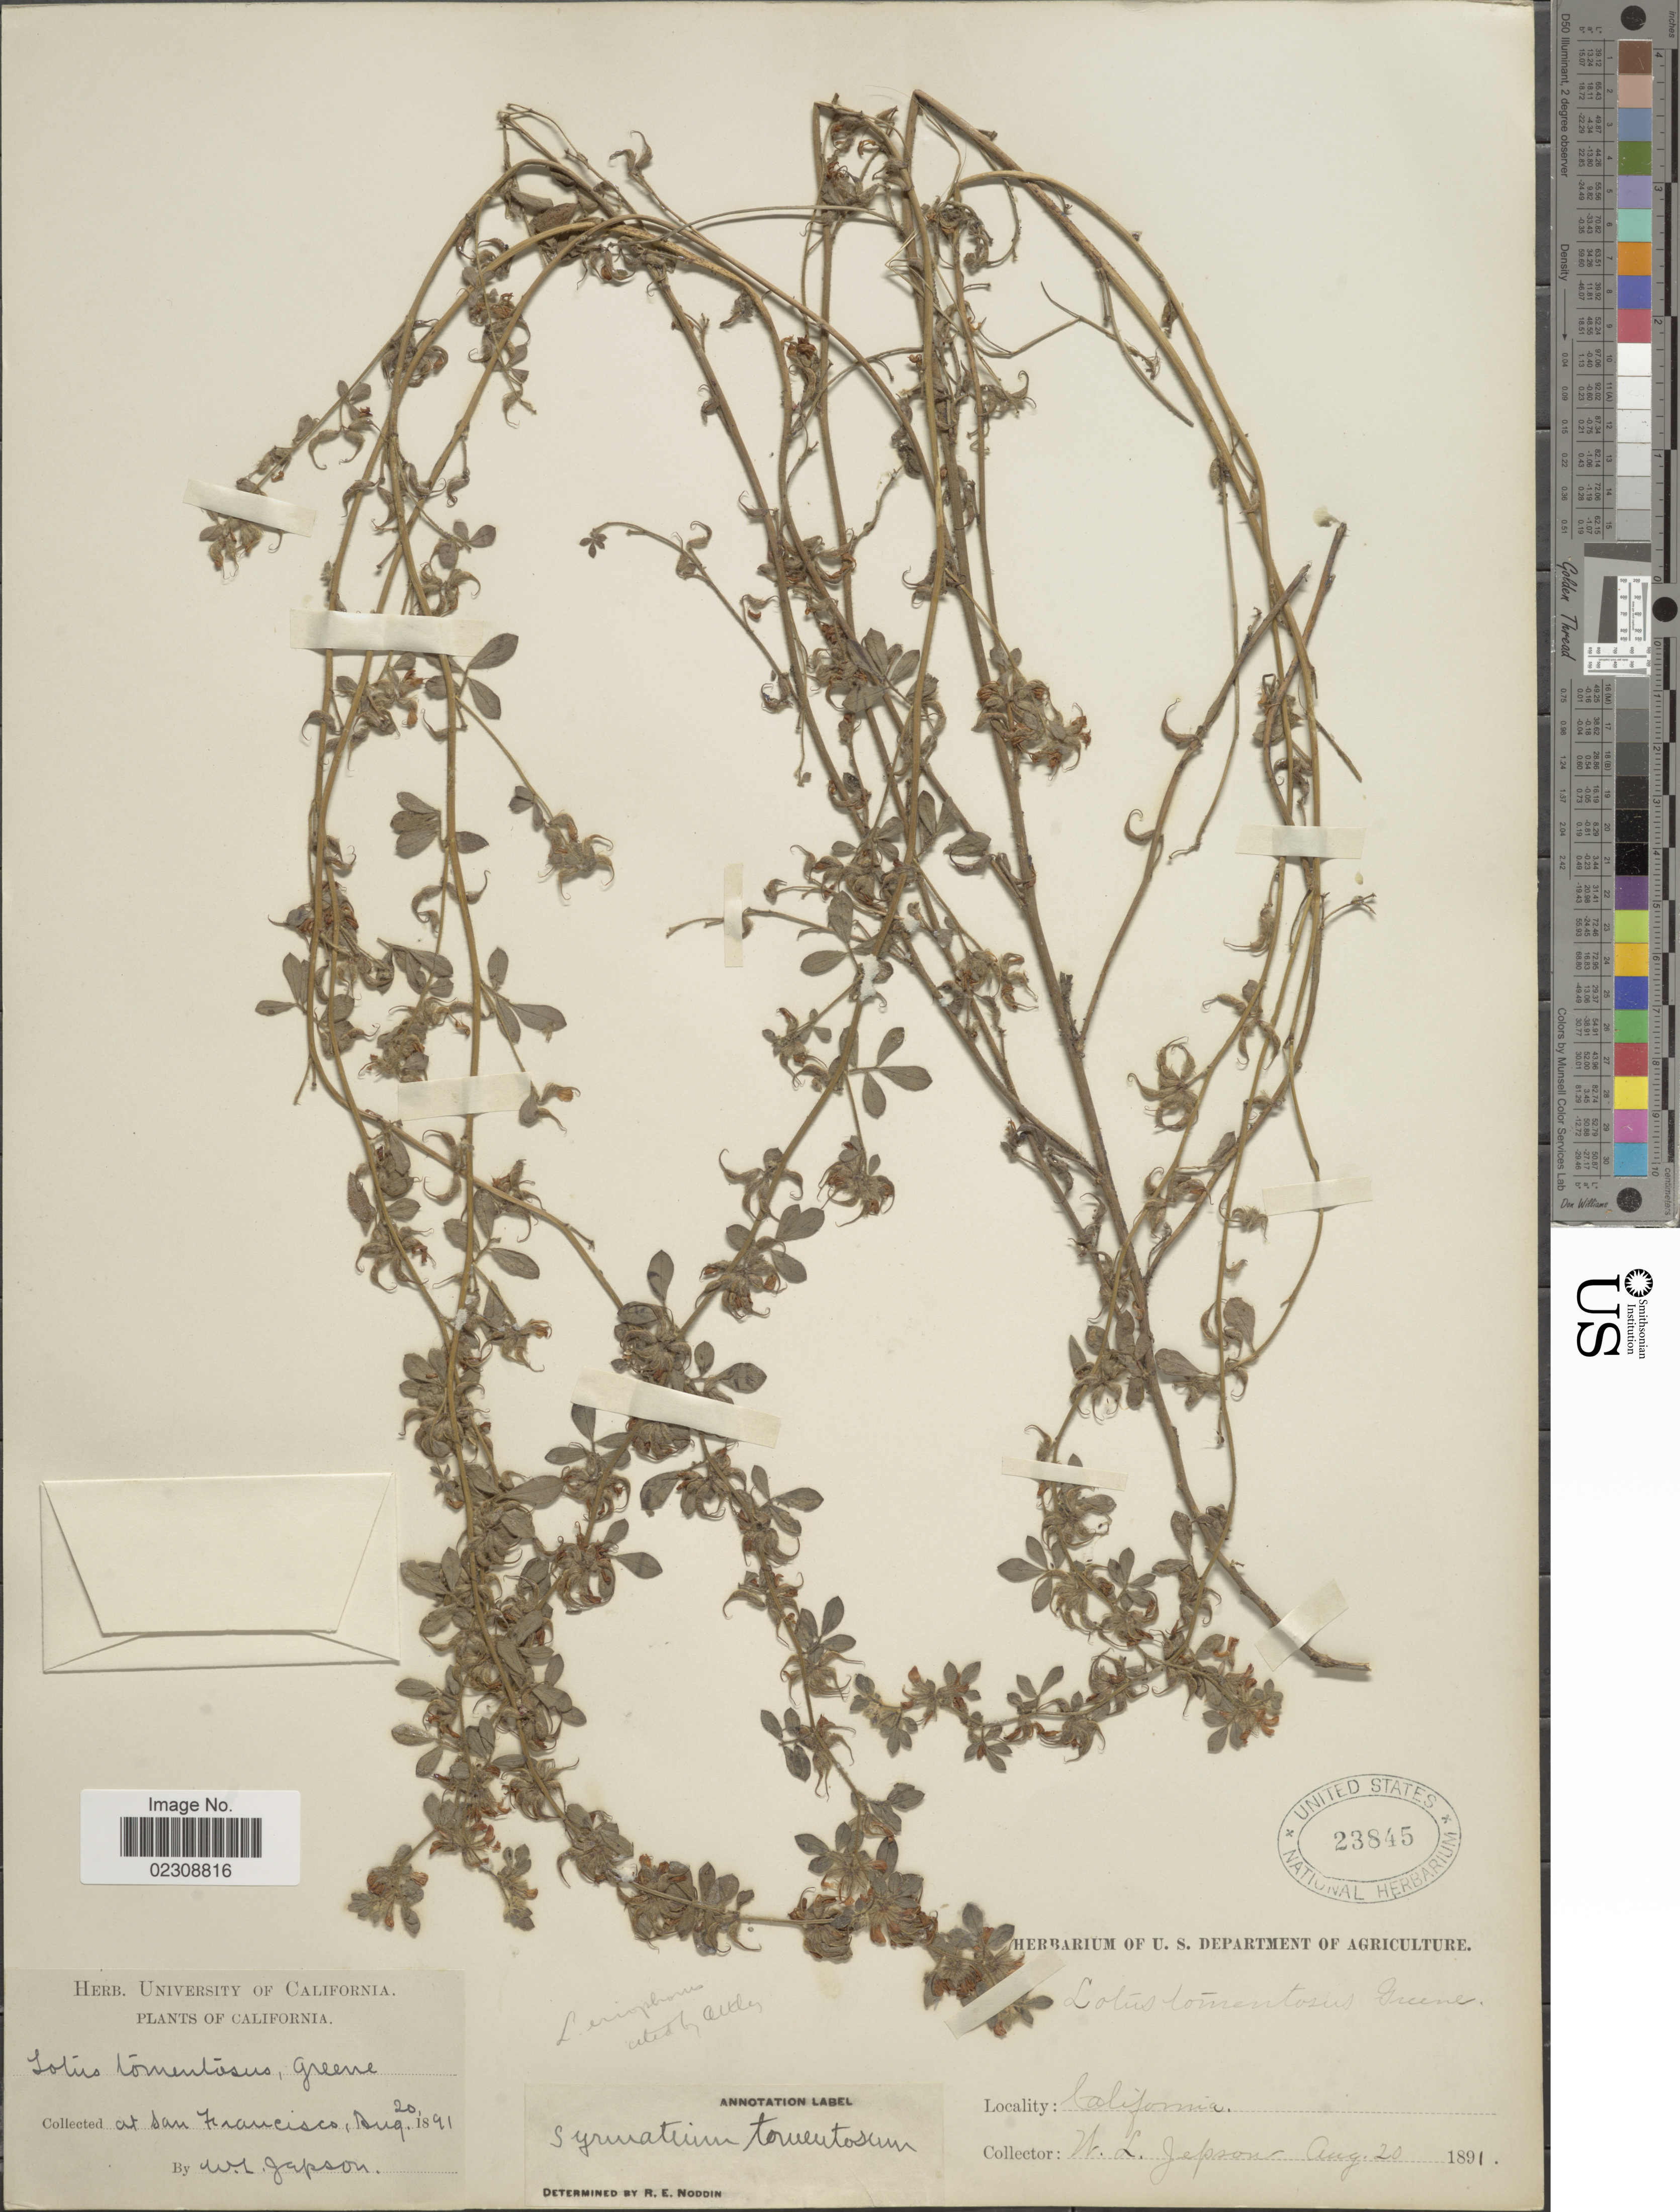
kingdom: Plantae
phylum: Tracheophyta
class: Magnoliopsida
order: Fabales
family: Fabaceae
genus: Syrmatium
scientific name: Syrmatium tomentosum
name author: (Hook. & Arn.) Vogel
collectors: W. L. Jepson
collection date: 1891-08-20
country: United States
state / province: California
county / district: San Francisco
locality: San Francisco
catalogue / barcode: US 223845